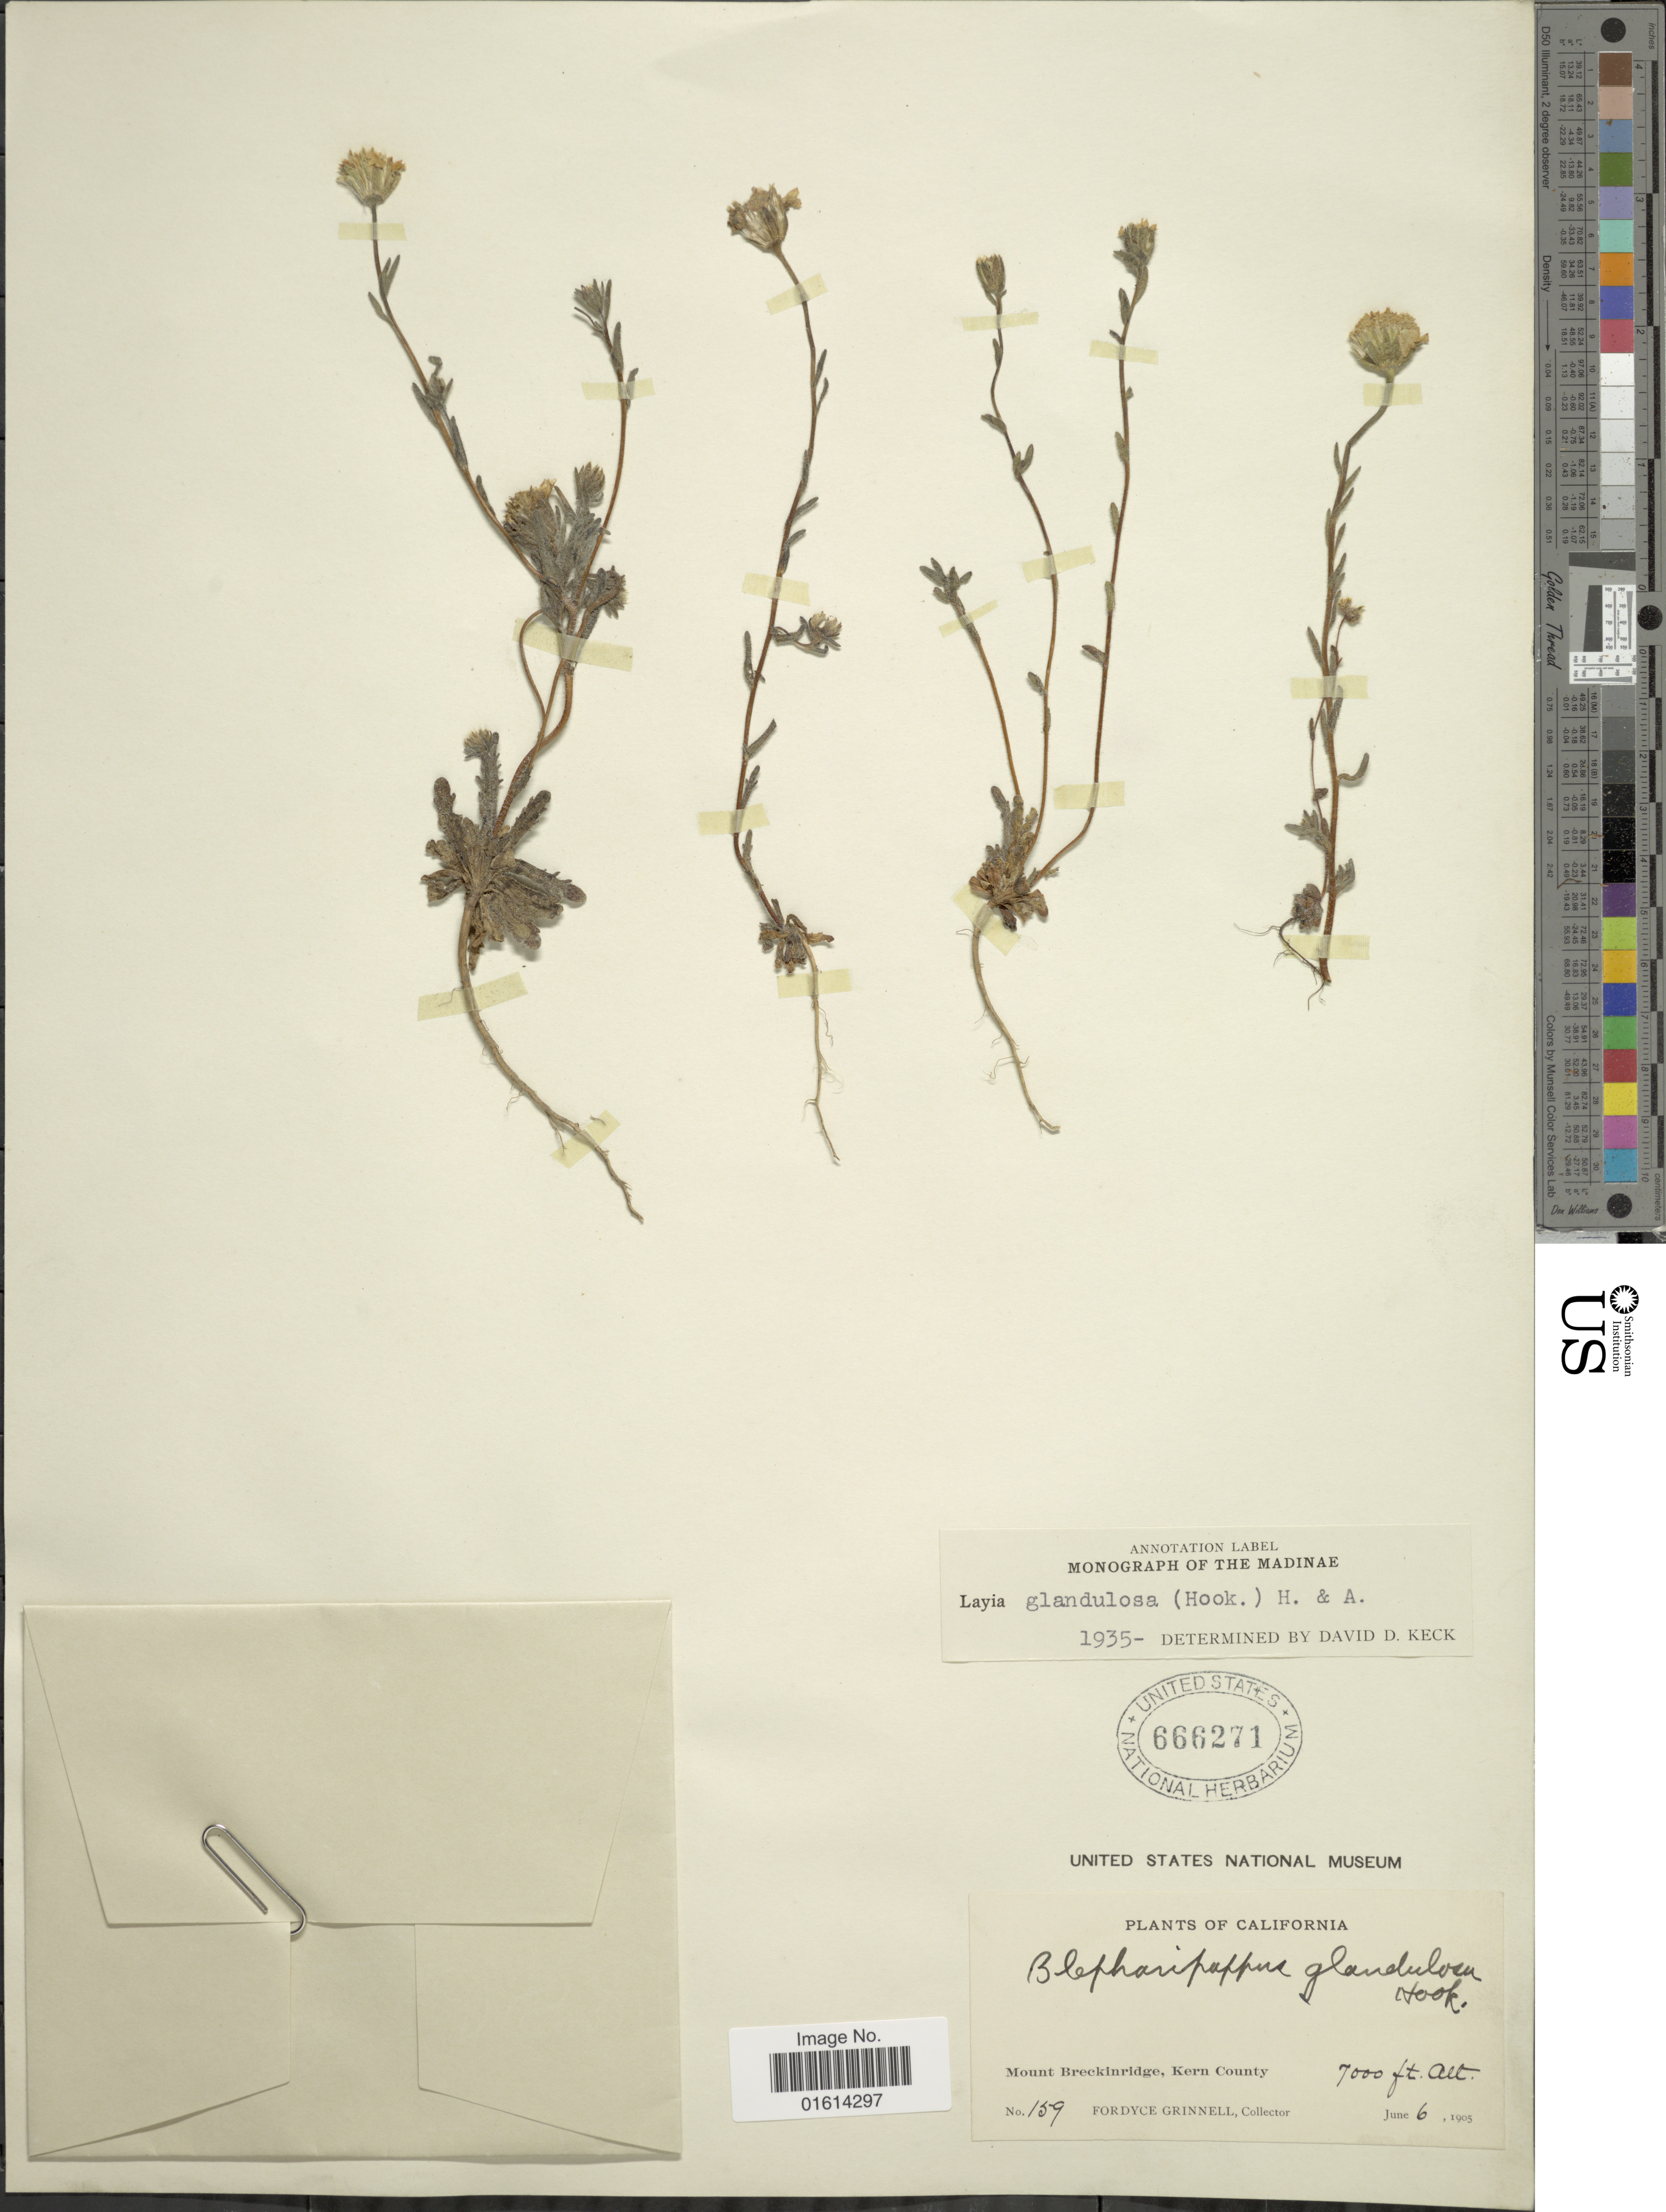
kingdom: Plantae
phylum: Tracheophyta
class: Magnoliopsida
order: Asterales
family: Asteraceae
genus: Layia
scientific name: Layia glandulosa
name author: Hook. & Arn.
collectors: F. Grinnell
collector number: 159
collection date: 1905-06-06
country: United States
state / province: California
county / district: Kern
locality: Mount Breckinridge, Kern County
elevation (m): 2134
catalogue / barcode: US 666271